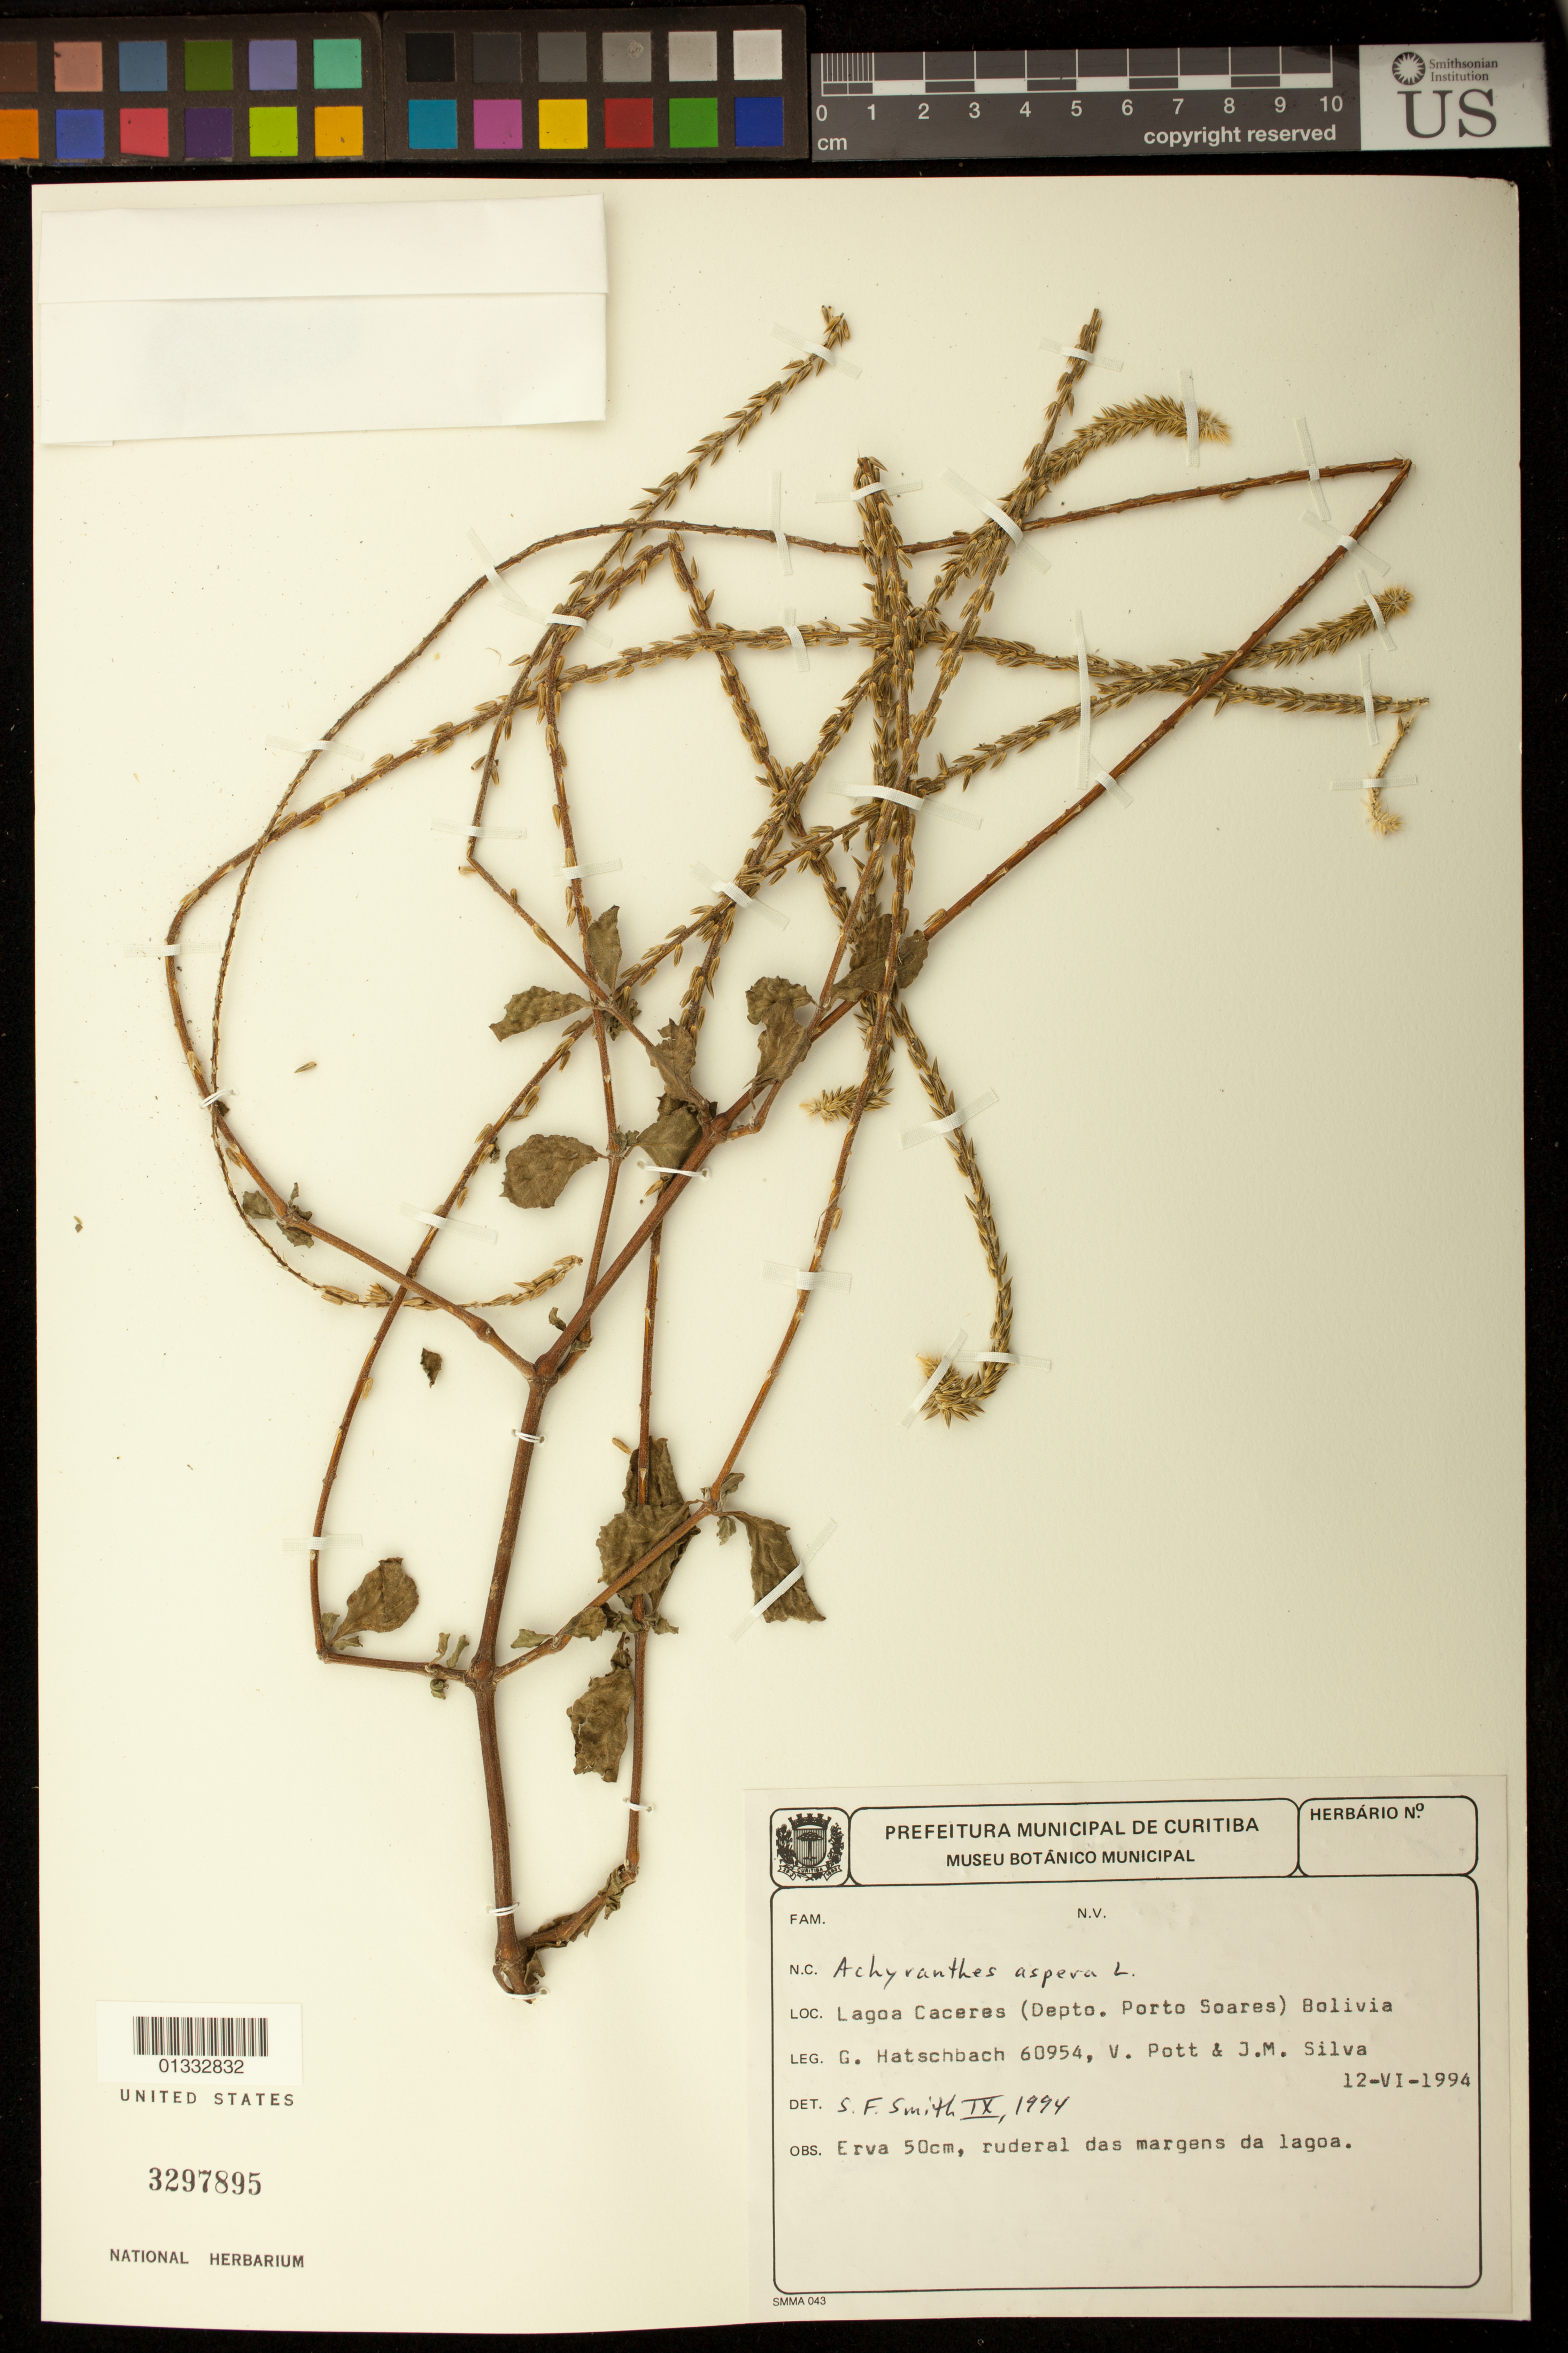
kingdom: Plantae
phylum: Tracheophyta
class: Magnoliopsida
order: Caryophyllales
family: Amaranthaceae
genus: Achyranthes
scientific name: Achyranthes aspera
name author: L.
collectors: G. Hatschbach, V. J. Pott & J. M. Silva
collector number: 60954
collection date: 1994-06-12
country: Bolivia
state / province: Santa Cruz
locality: Lagoa Caceres (Depto. Porto Soares [= Puerto Suarez])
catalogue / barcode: US 3297895